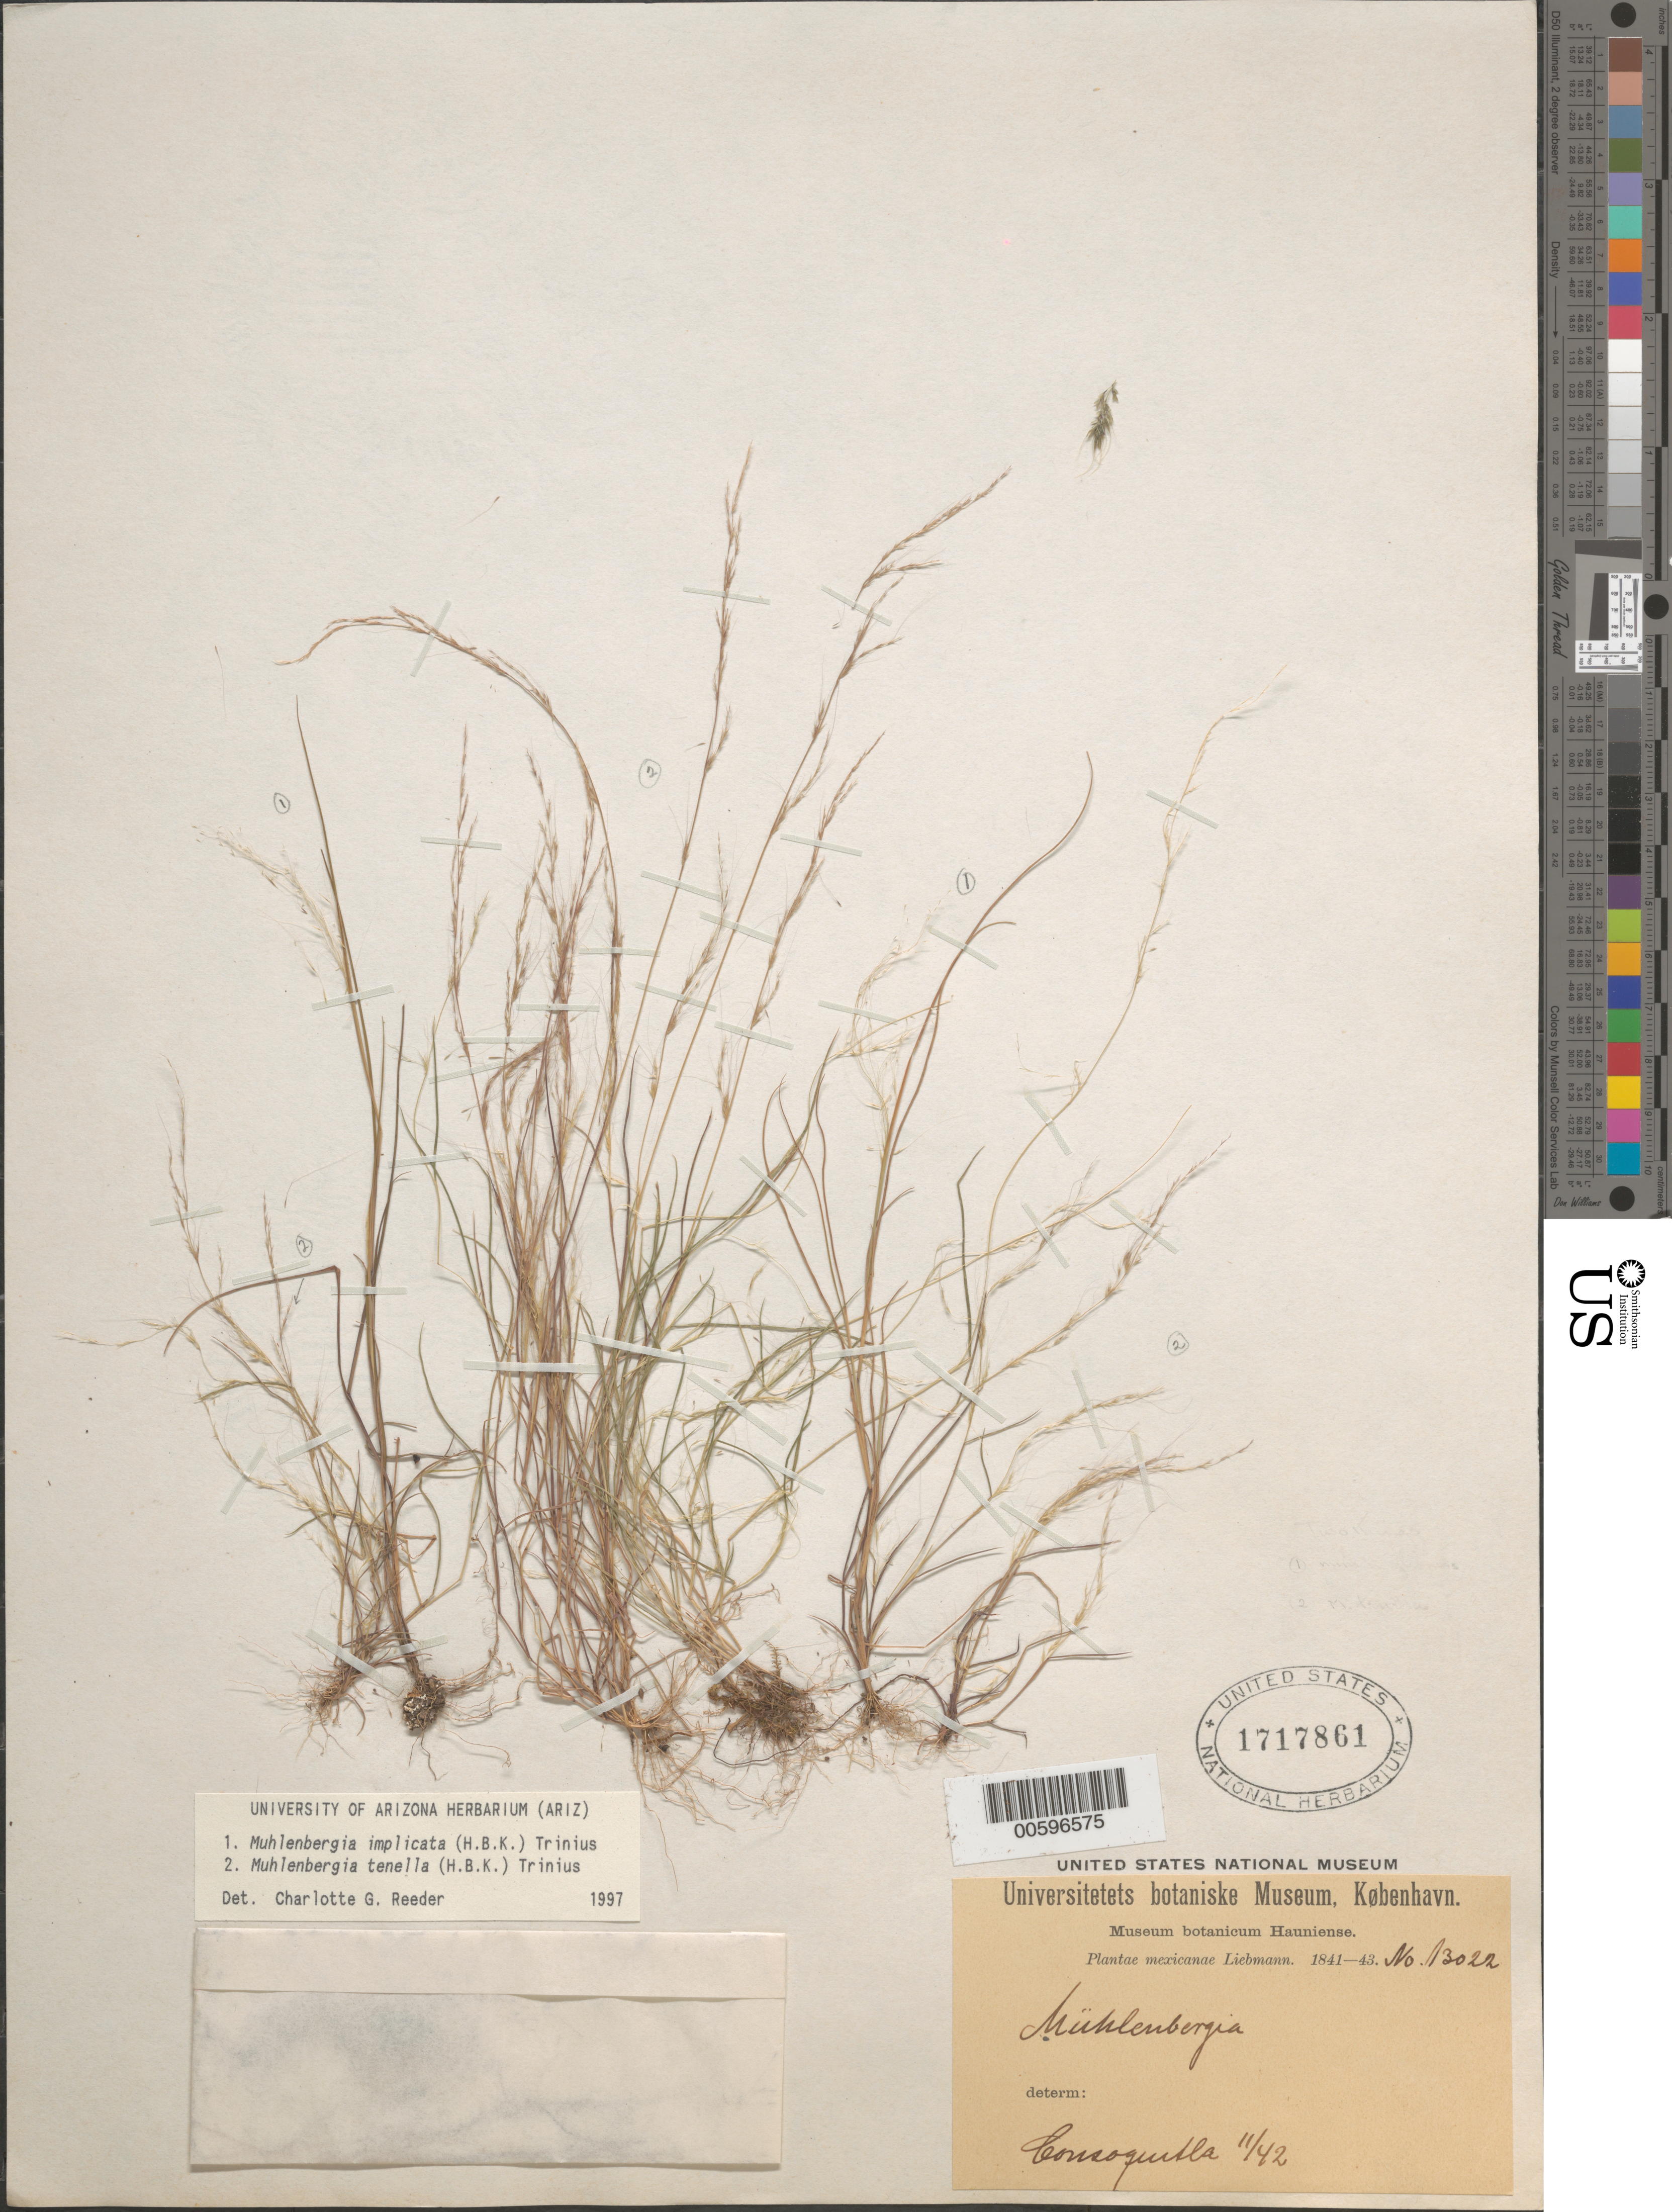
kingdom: Plantae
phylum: Tracheophyta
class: Liliopsida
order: Poales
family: Poaceae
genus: Muhlenbergia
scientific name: Muhlenbergia sp.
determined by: Reeder, C. G., (ARIZ)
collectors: F. M. Liebmann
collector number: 13022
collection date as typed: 0 Nov 1842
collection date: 1842-11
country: Mexico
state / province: Veracruz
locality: Consoquilla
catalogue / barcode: US 1717861